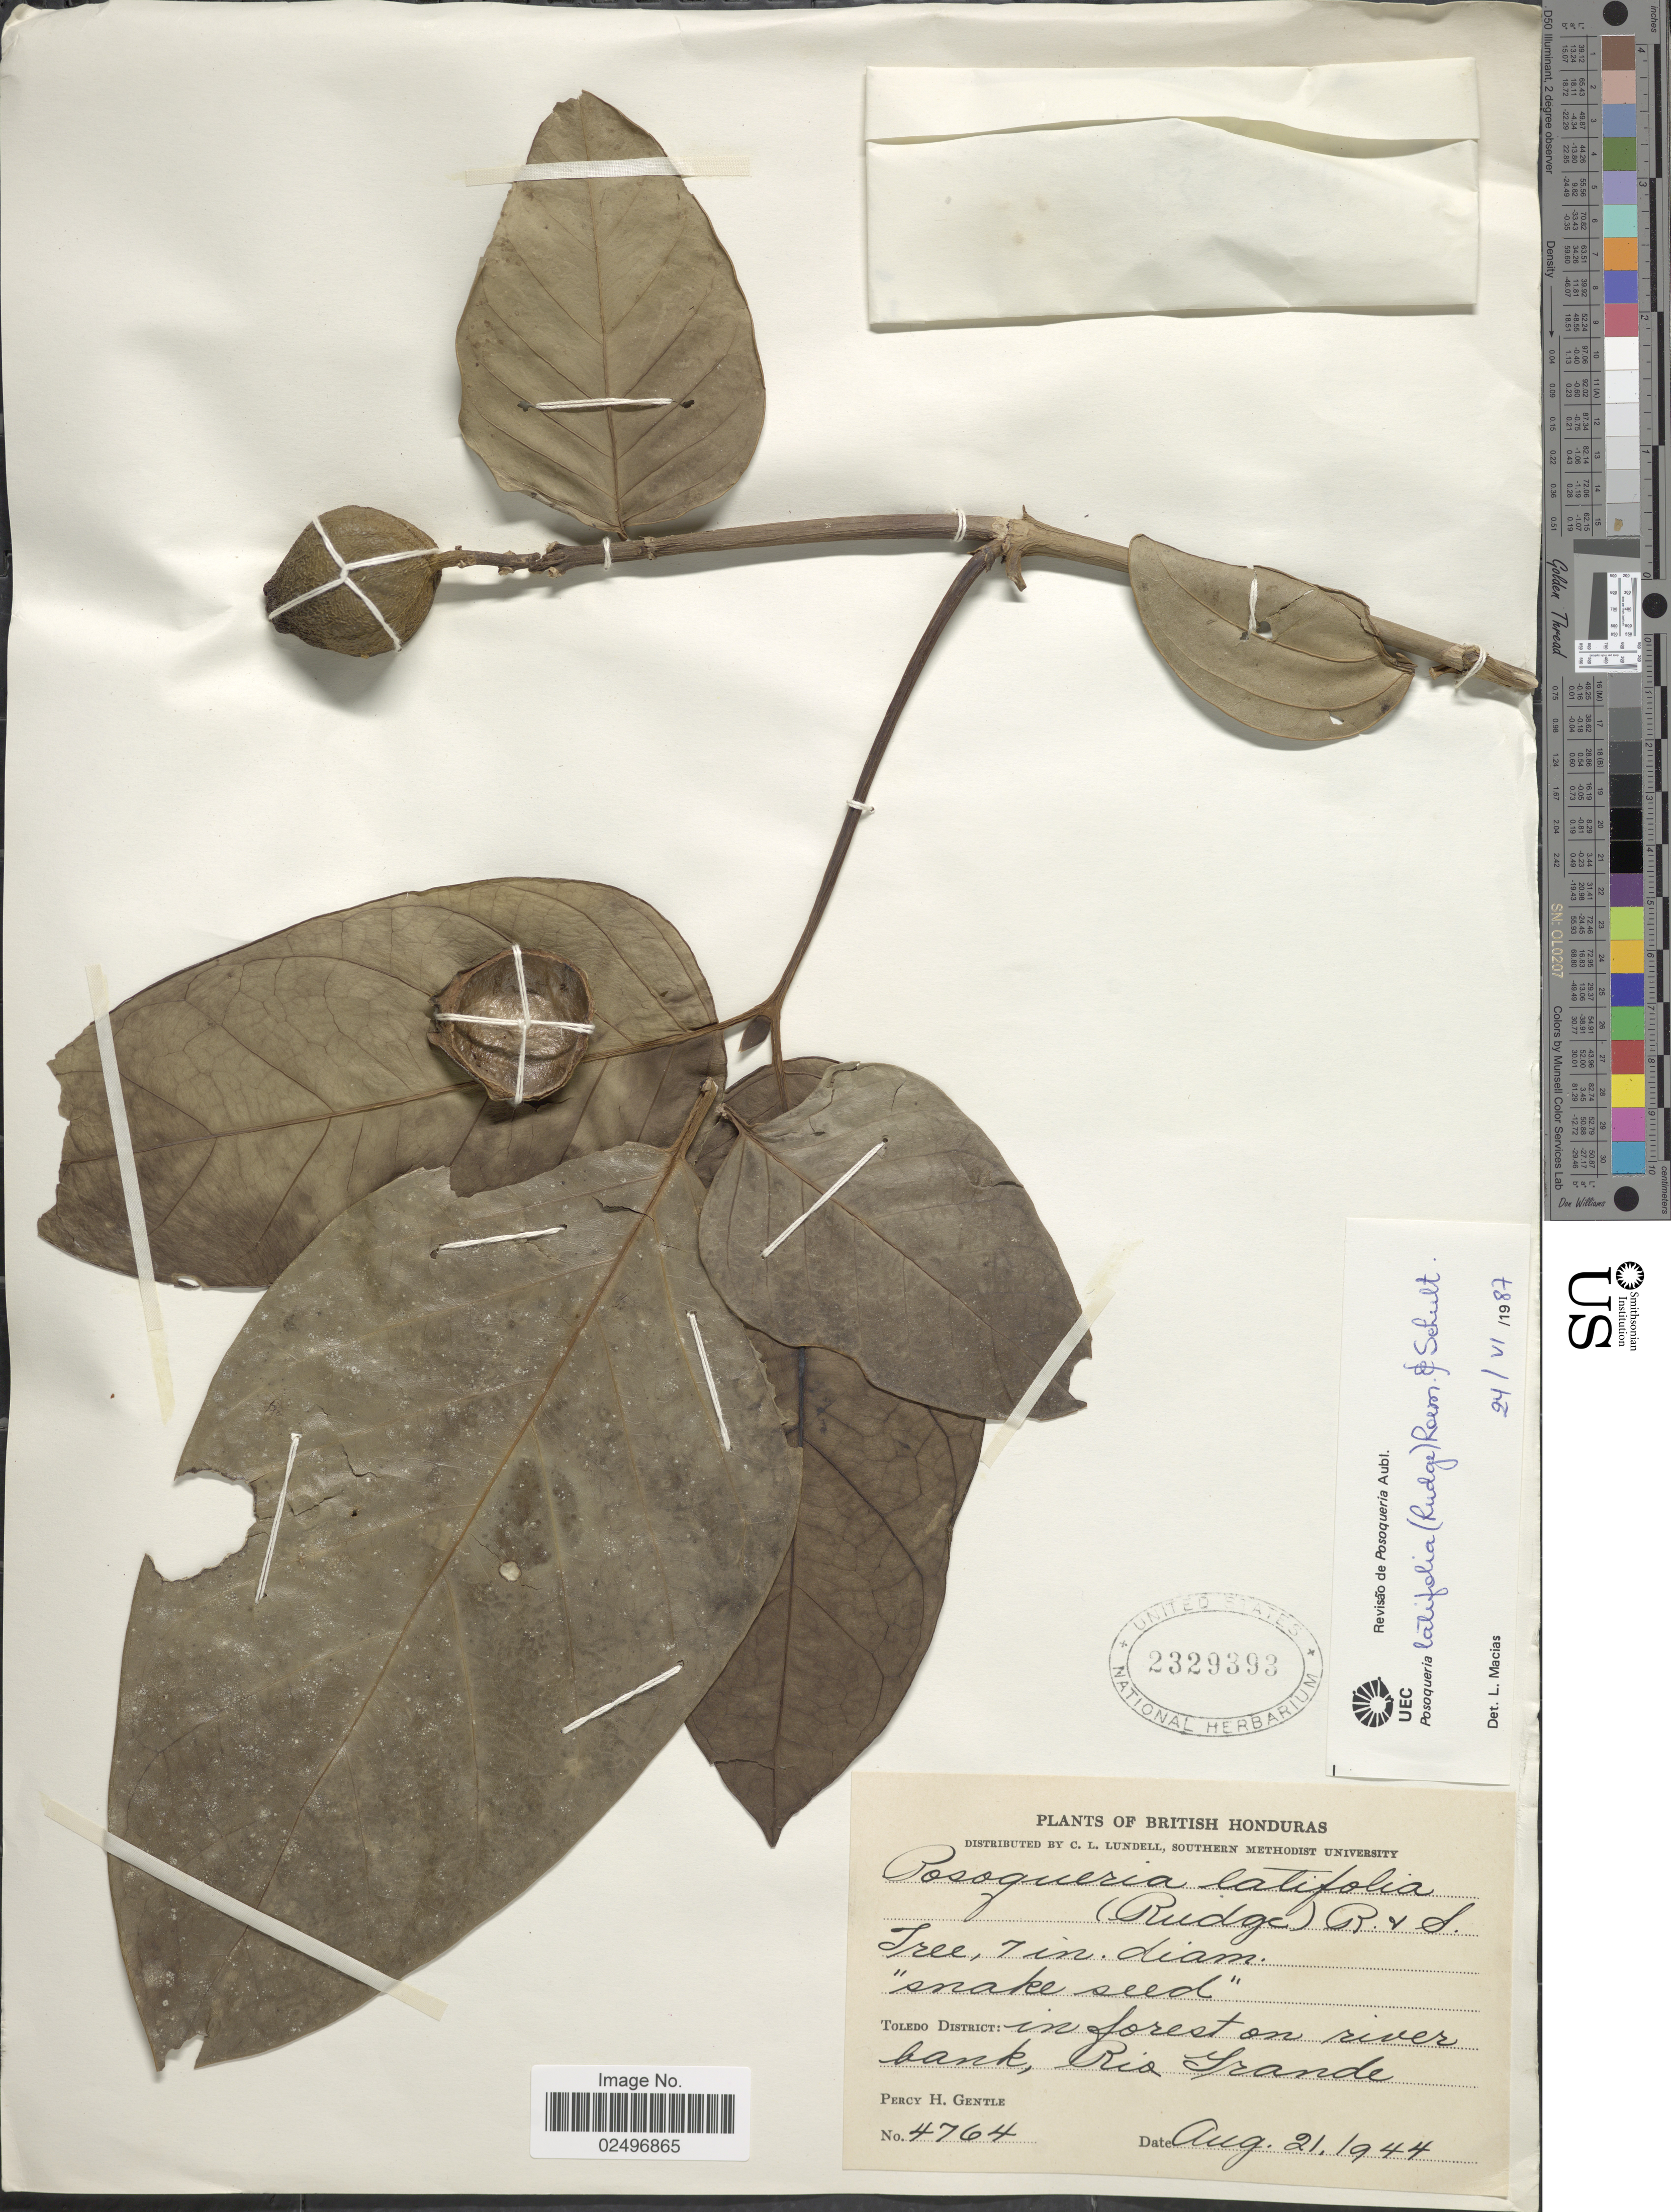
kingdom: Plantae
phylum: Tracheophyta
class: Magnoliopsida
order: Gentianales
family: Rubiaceae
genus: Posoqueria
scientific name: Posoqueria latifolia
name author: (Rudge) Roem. & Schult.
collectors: P. H. Gentle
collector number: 4764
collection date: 1944-08-21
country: Belize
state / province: Toledo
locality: British Honduras, Toledo District: in forest on river bank, Rio Grande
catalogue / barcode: US 2329393